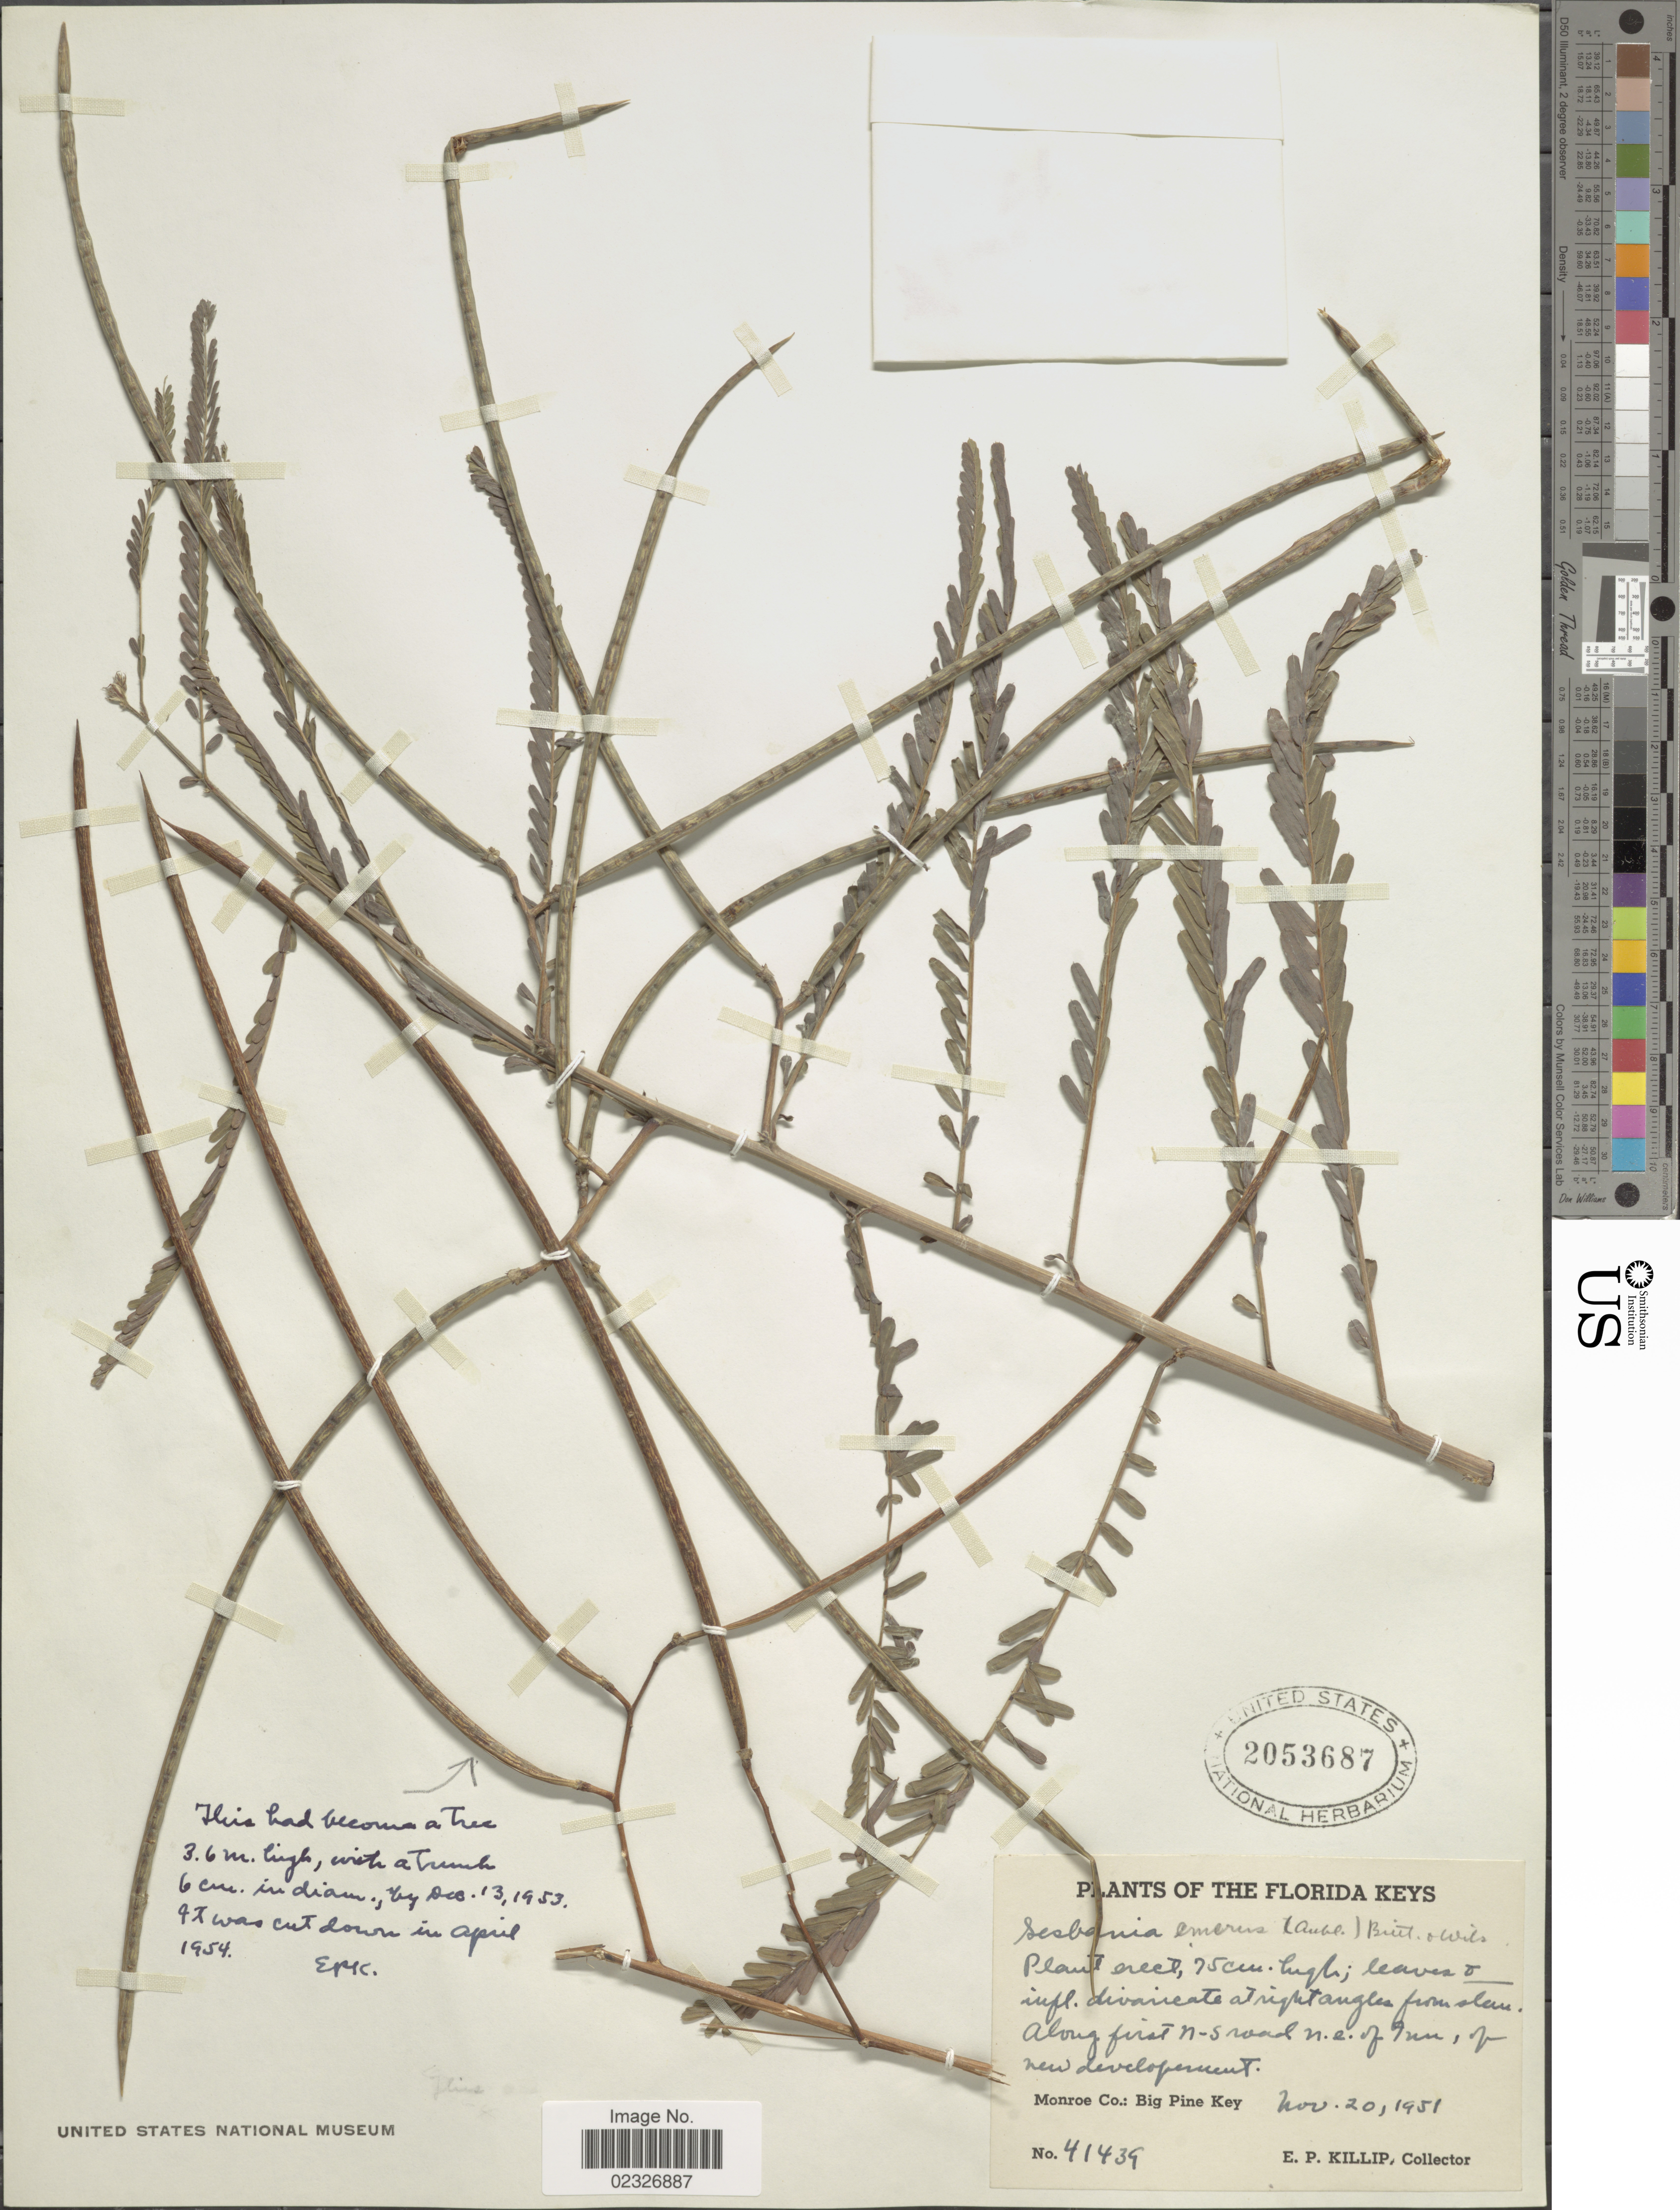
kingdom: Plantae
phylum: Tracheophyta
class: Magnoliopsida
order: Fabales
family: Fabaceae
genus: Sesbania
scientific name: Sesbania emerus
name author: (Aubl.) Urb.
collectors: E. P. Killip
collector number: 41439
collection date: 1951-11-20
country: United States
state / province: Florida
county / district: Monroe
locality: Florida Keys, along first N-S road n.e. of Inn, of new development, Monroe Co.: Big Pine Key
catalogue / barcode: US 2053687